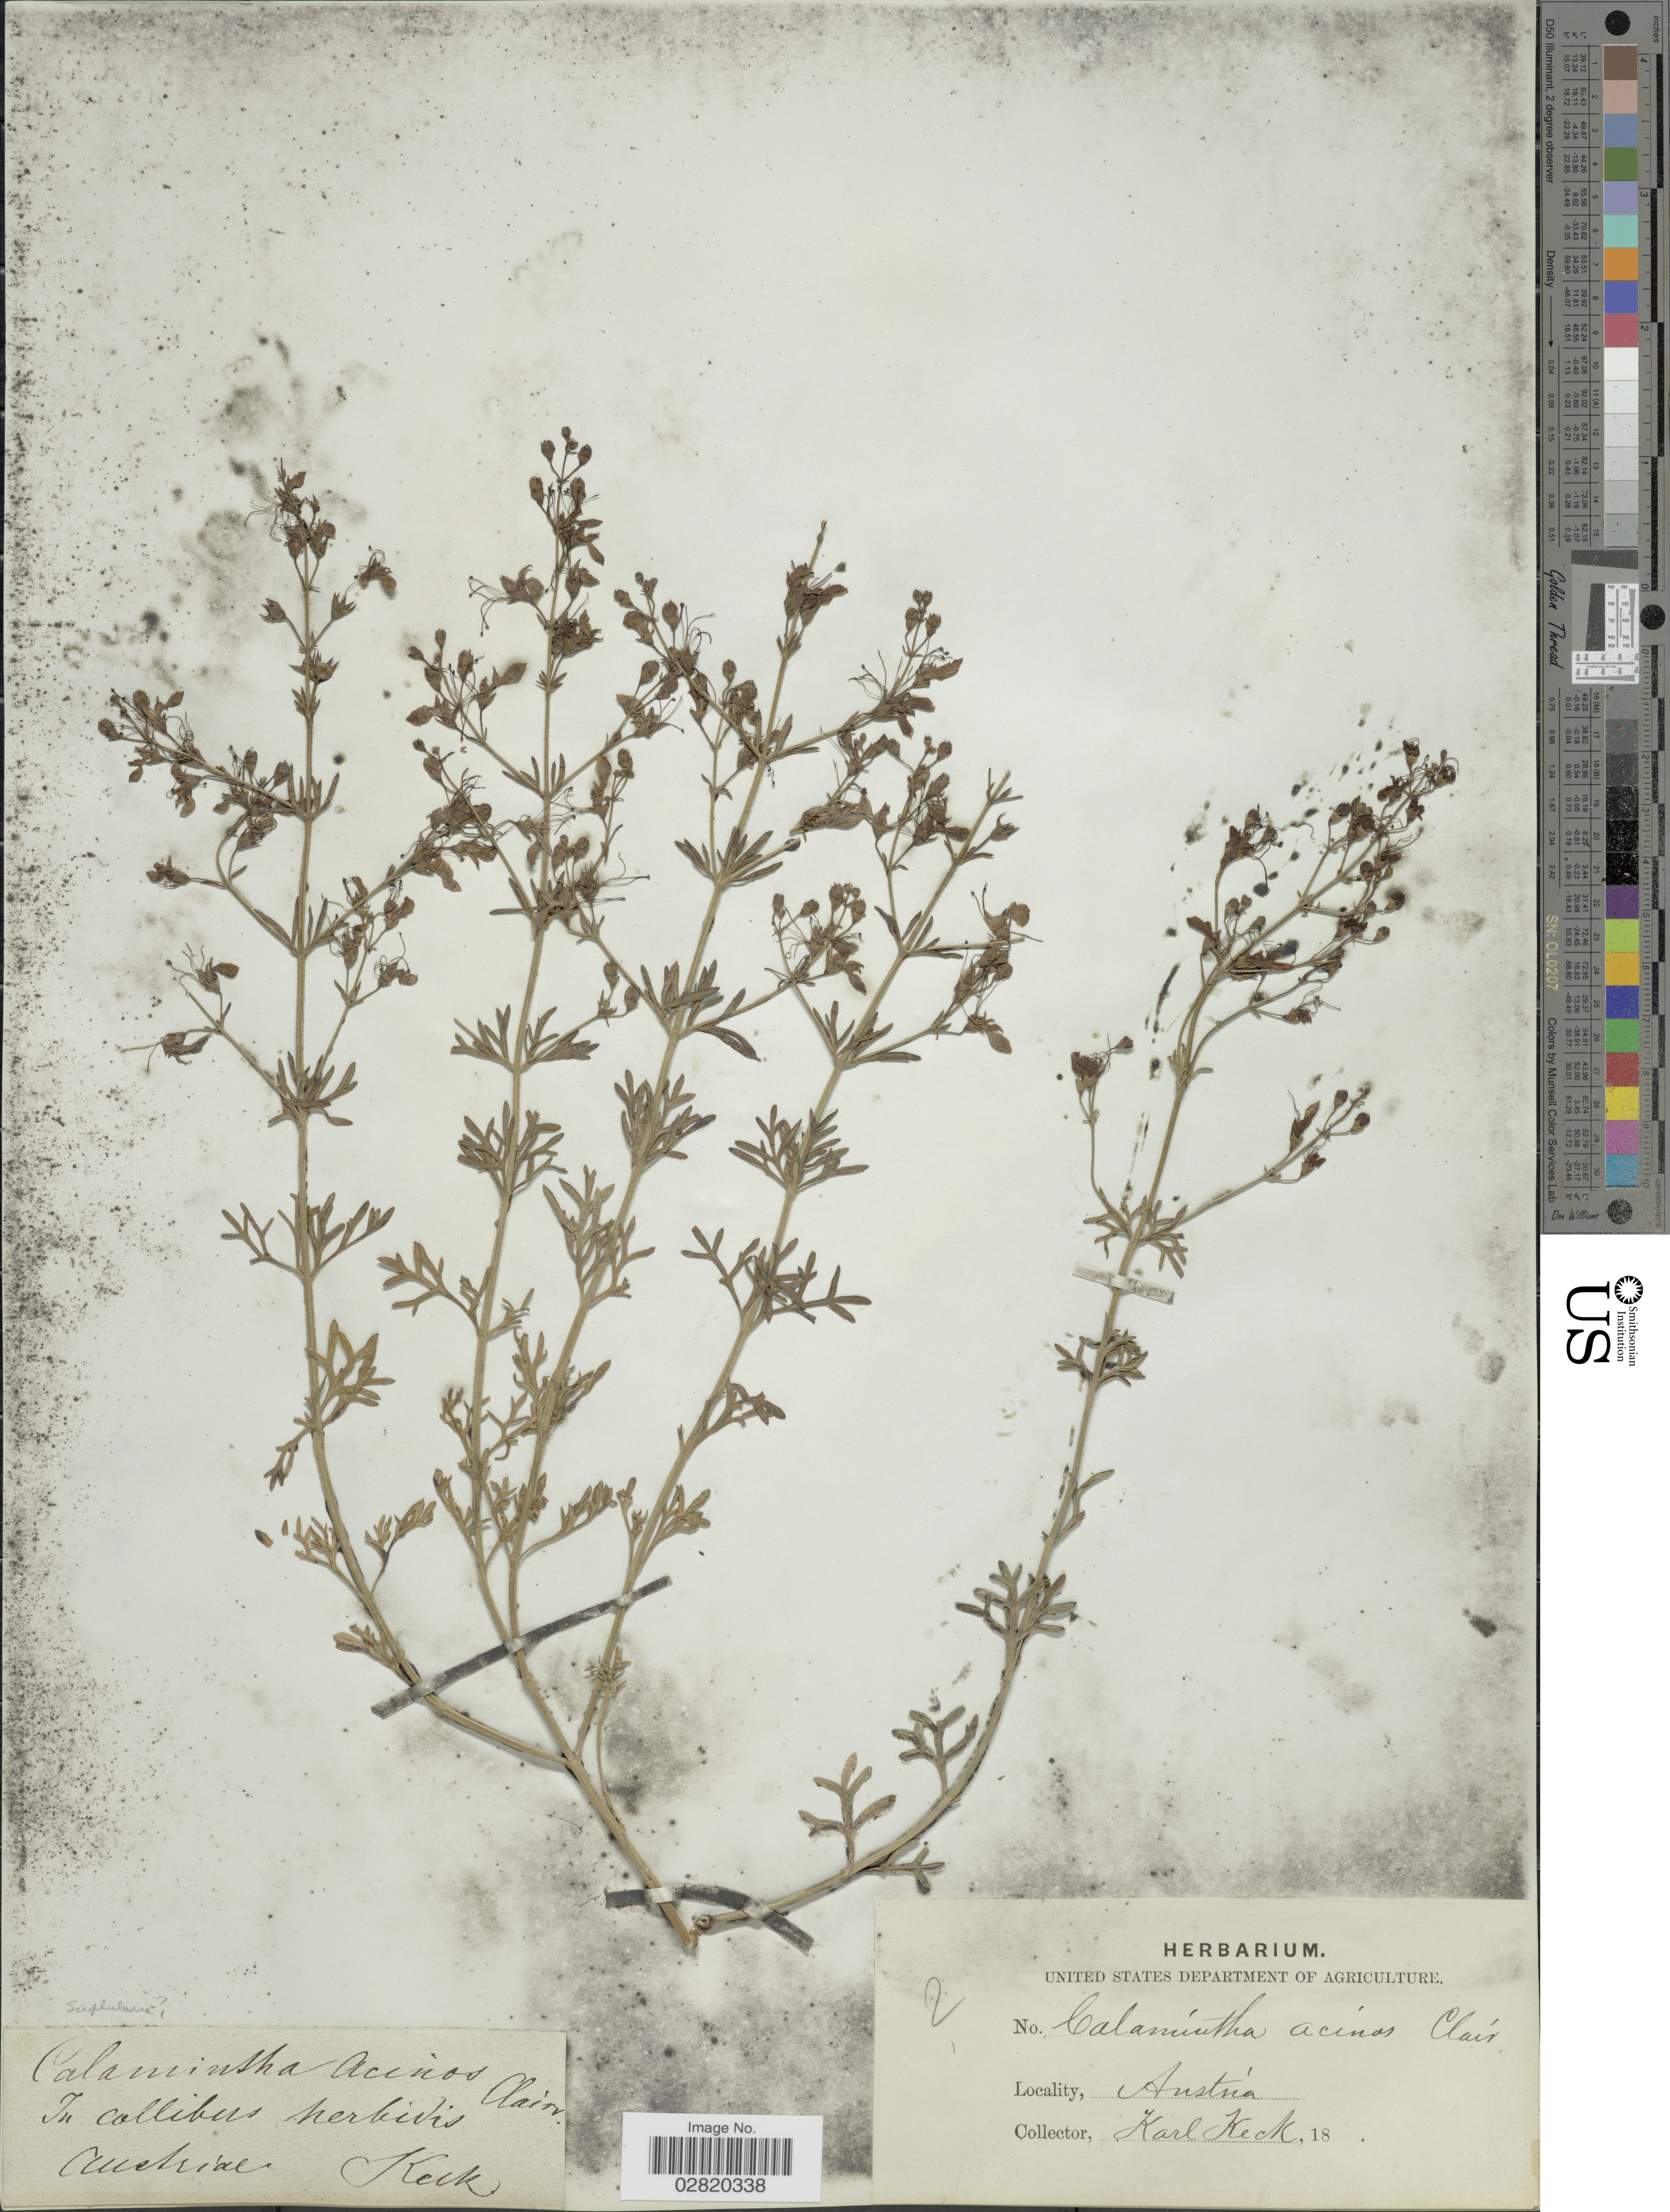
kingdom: Plantae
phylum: Tracheophyta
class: Magnoliopsida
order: Lamiales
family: Lamiaceae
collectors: K. Keck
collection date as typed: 18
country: Austria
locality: In collibus herbidis Austriae